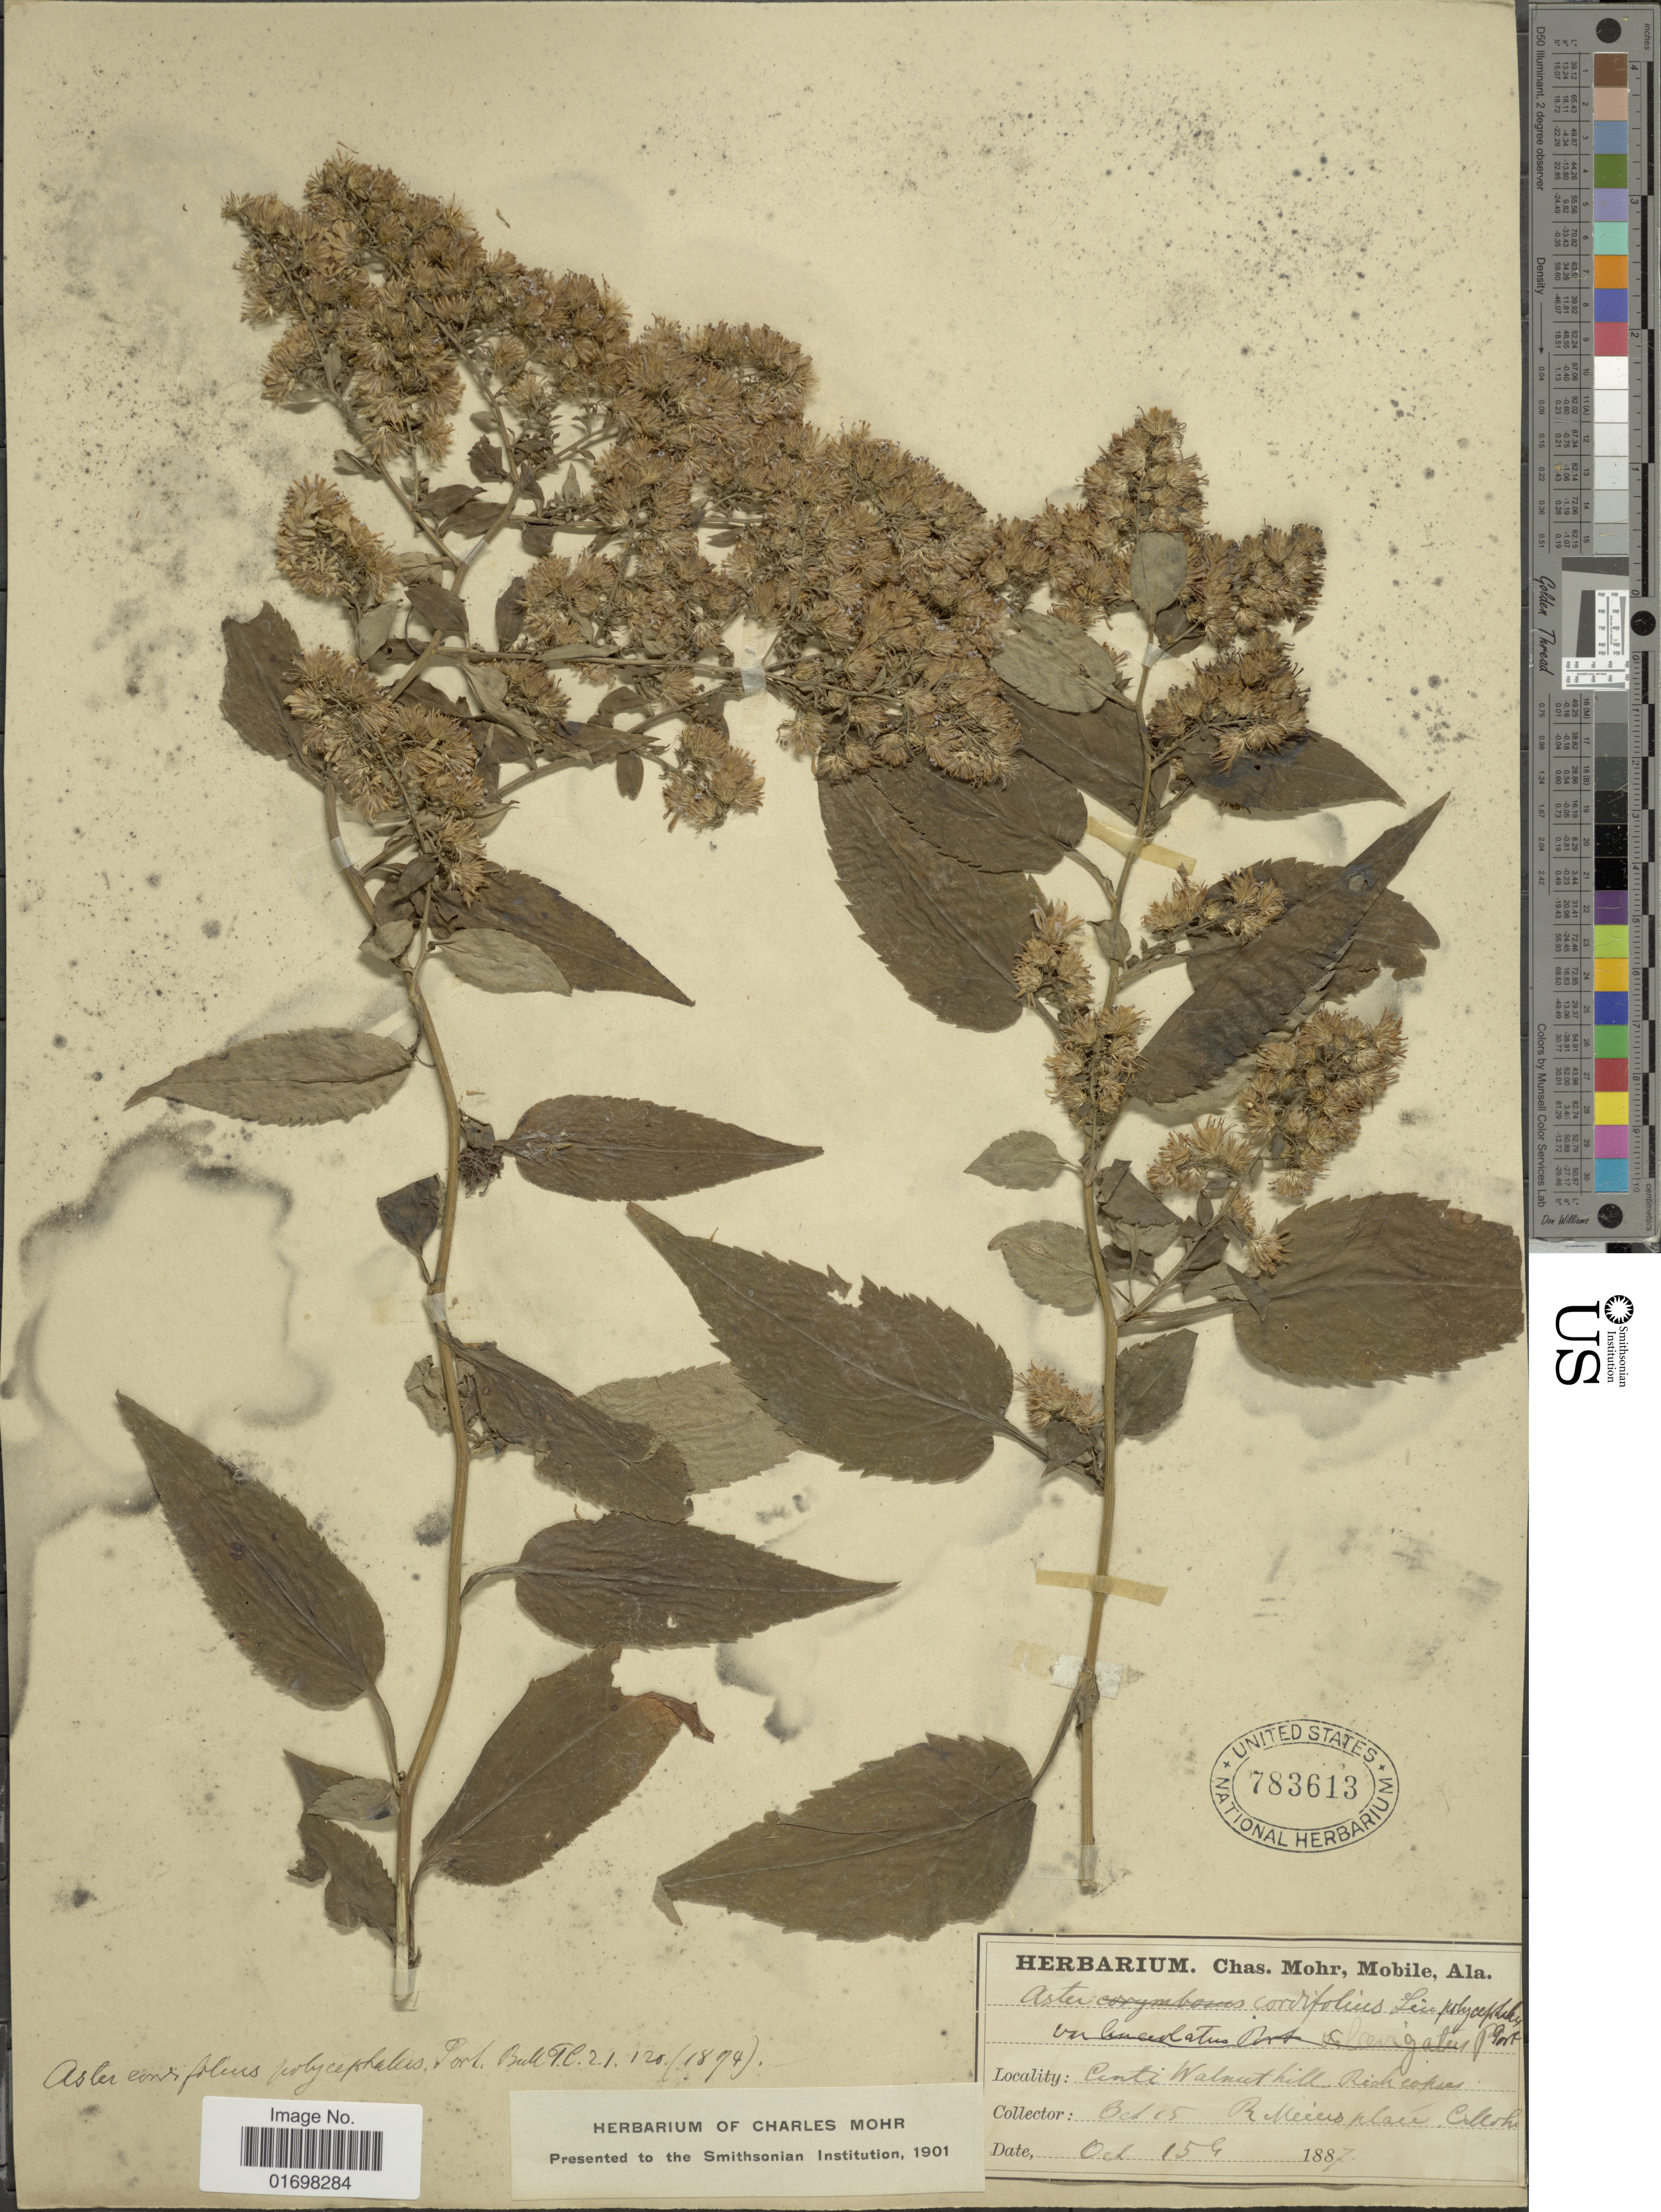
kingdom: Plantae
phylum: Tracheophyta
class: Magnoliopsida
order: Asterales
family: Asteraceae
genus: Symphyotrichum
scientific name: Symphyotrichum cordifolium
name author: (L.) G.L. Nesom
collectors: Mohr, C. T. (herbarium)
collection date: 1887-10-15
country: United States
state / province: Ohio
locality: Cinti Walnut hill.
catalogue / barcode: US 783613